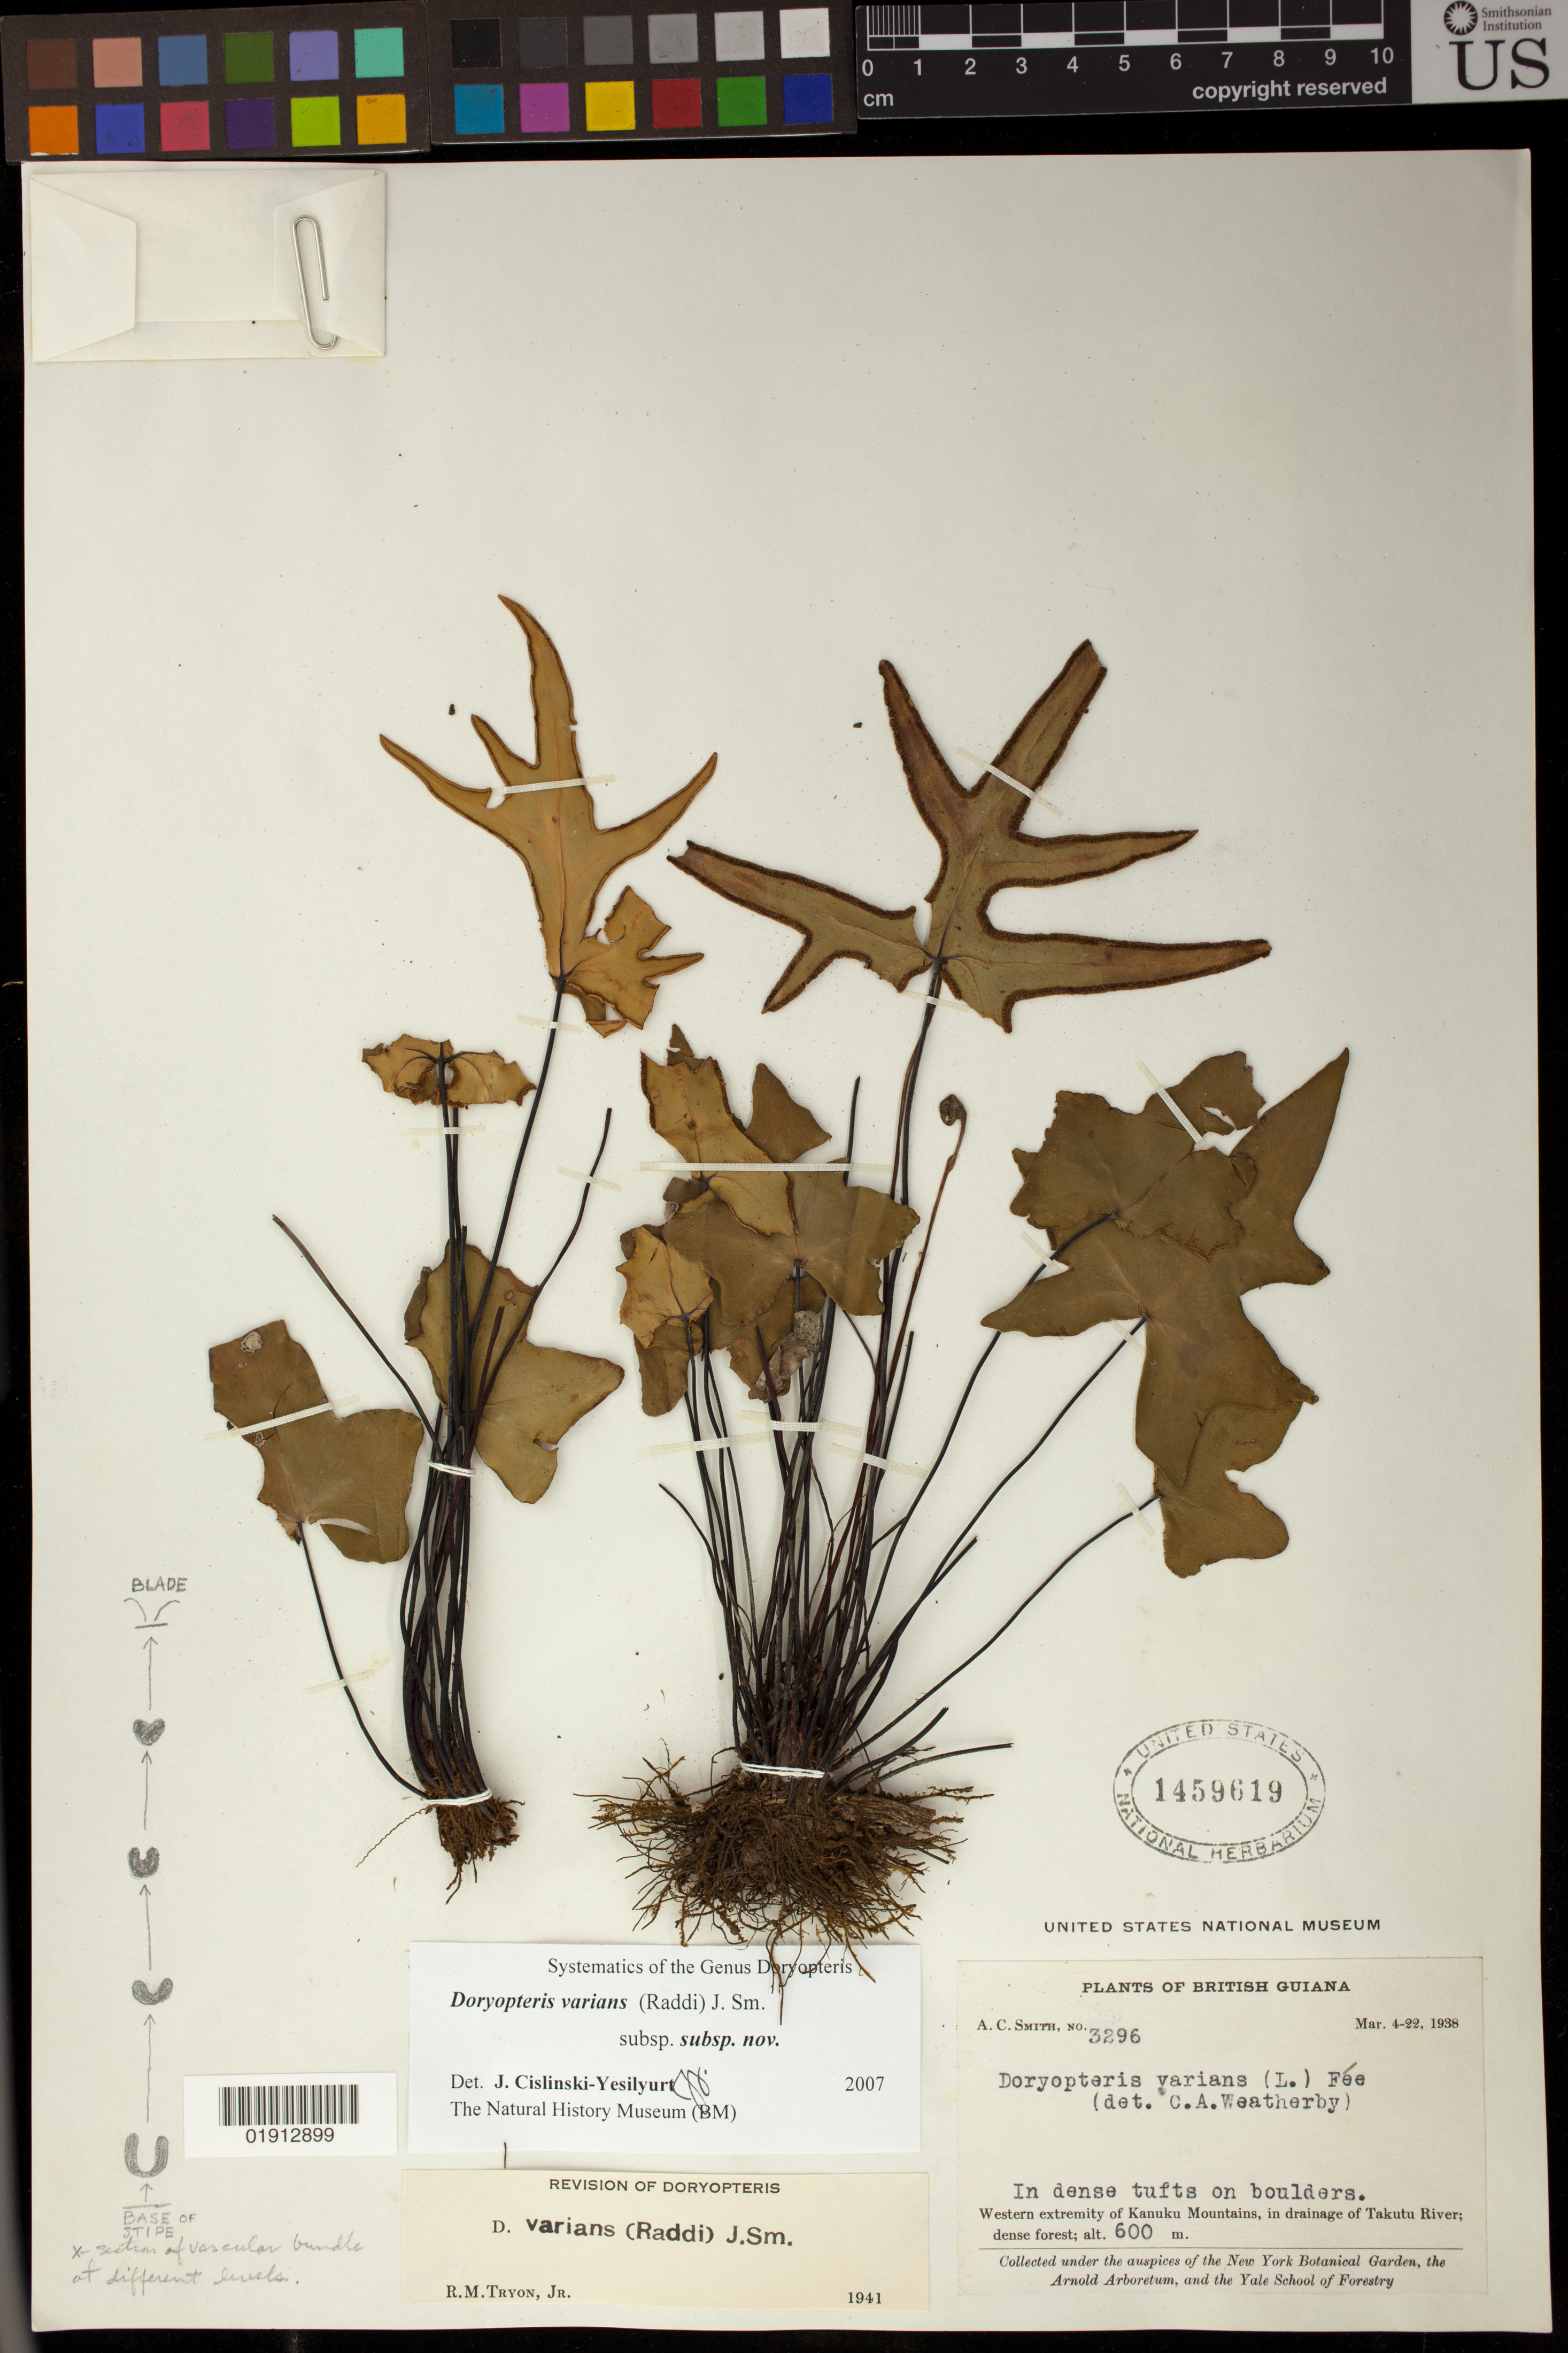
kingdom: Plantae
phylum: Tracheophyta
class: Polypodiopsida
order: Polypodiales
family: Pteridaceae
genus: Doryopteris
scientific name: Doryopteris varians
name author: (Raddi) J. Sm.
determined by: Yesilyurt, J. C.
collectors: A. C. Smith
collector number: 3296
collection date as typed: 04 Mar 1938 to 22 Mar 1938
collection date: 1938-03-04/1938-03-22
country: Guyana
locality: Western extremity of Kanuku Mountains, in drainage of Takutu River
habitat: In dense tufts on boulders.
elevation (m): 600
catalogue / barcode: US 1459619